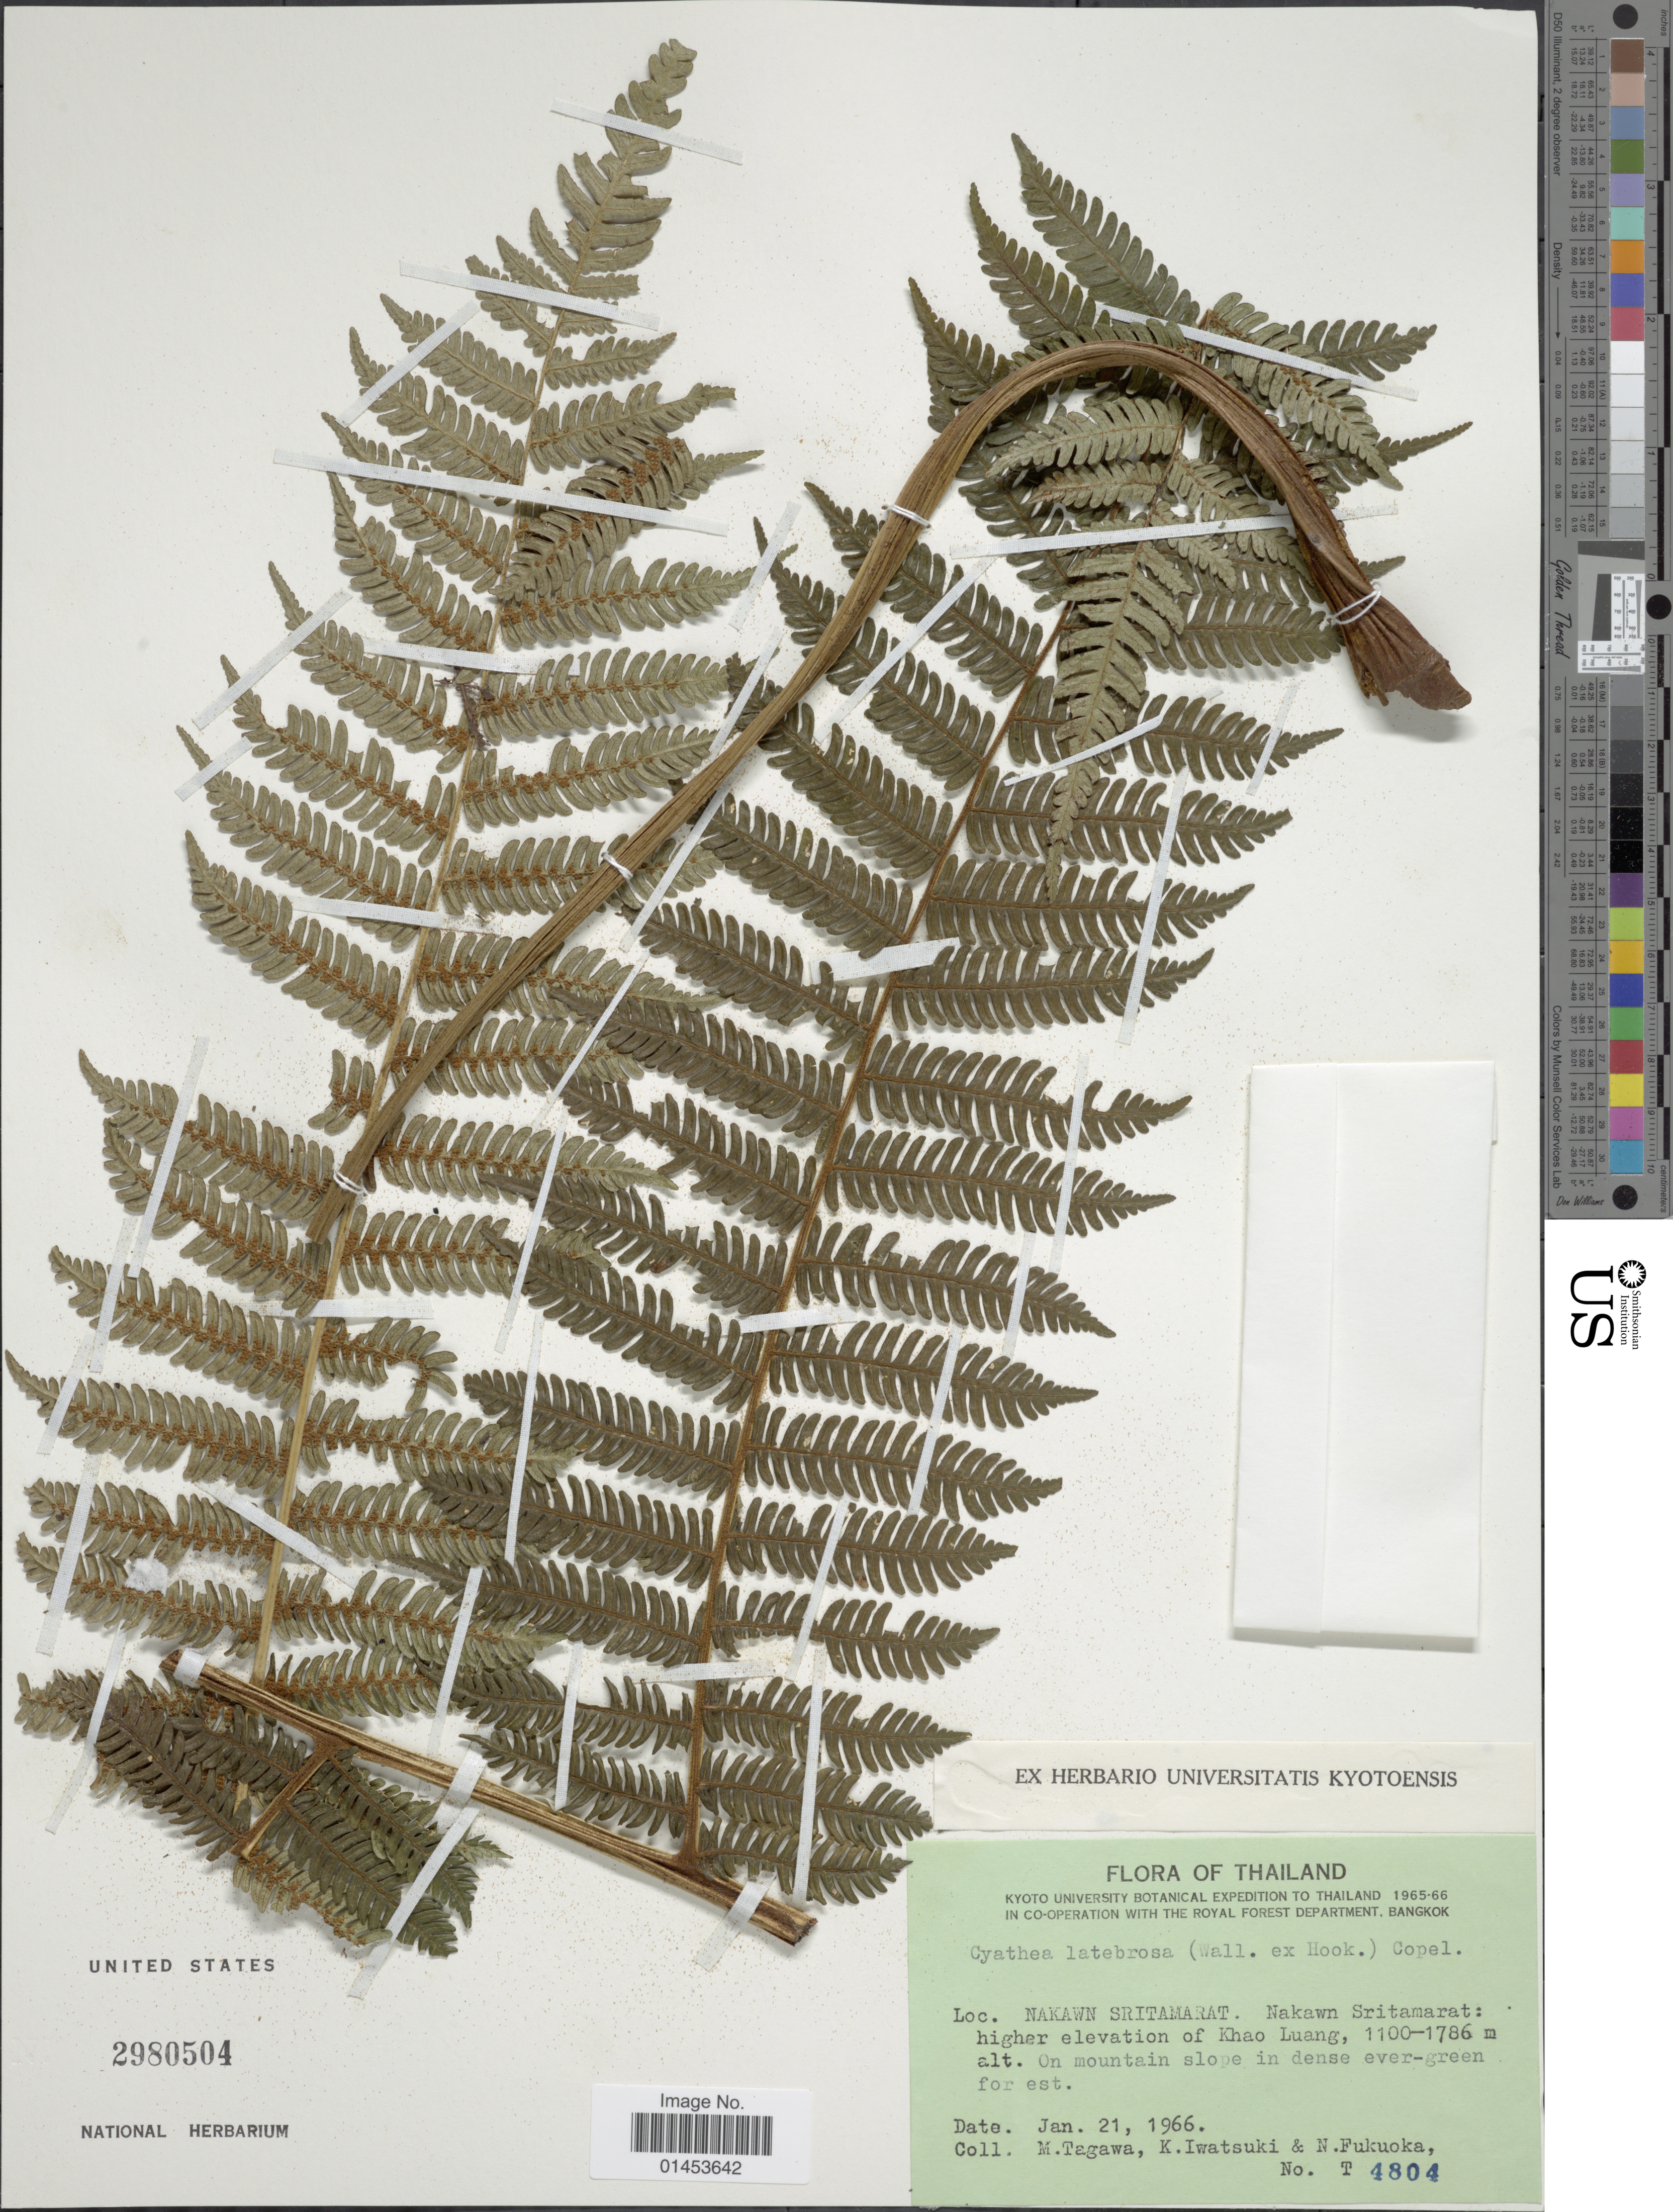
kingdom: Plantae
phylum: Tracheophyta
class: Polypodiopsida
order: Cyatheales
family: Cyatheaceae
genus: Cyathea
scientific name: Cyathea latebrosa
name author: (Wall. ex Hook.) Copel.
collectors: M. Tagawa, K. Iwatsuki & N. Fukuoka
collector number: T4804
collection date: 1966-01-21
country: Thailand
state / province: Nakhon Si Thammarat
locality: Nakawn Sritamarat, higher elevation of Khao Luang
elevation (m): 1100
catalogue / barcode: US 2980504